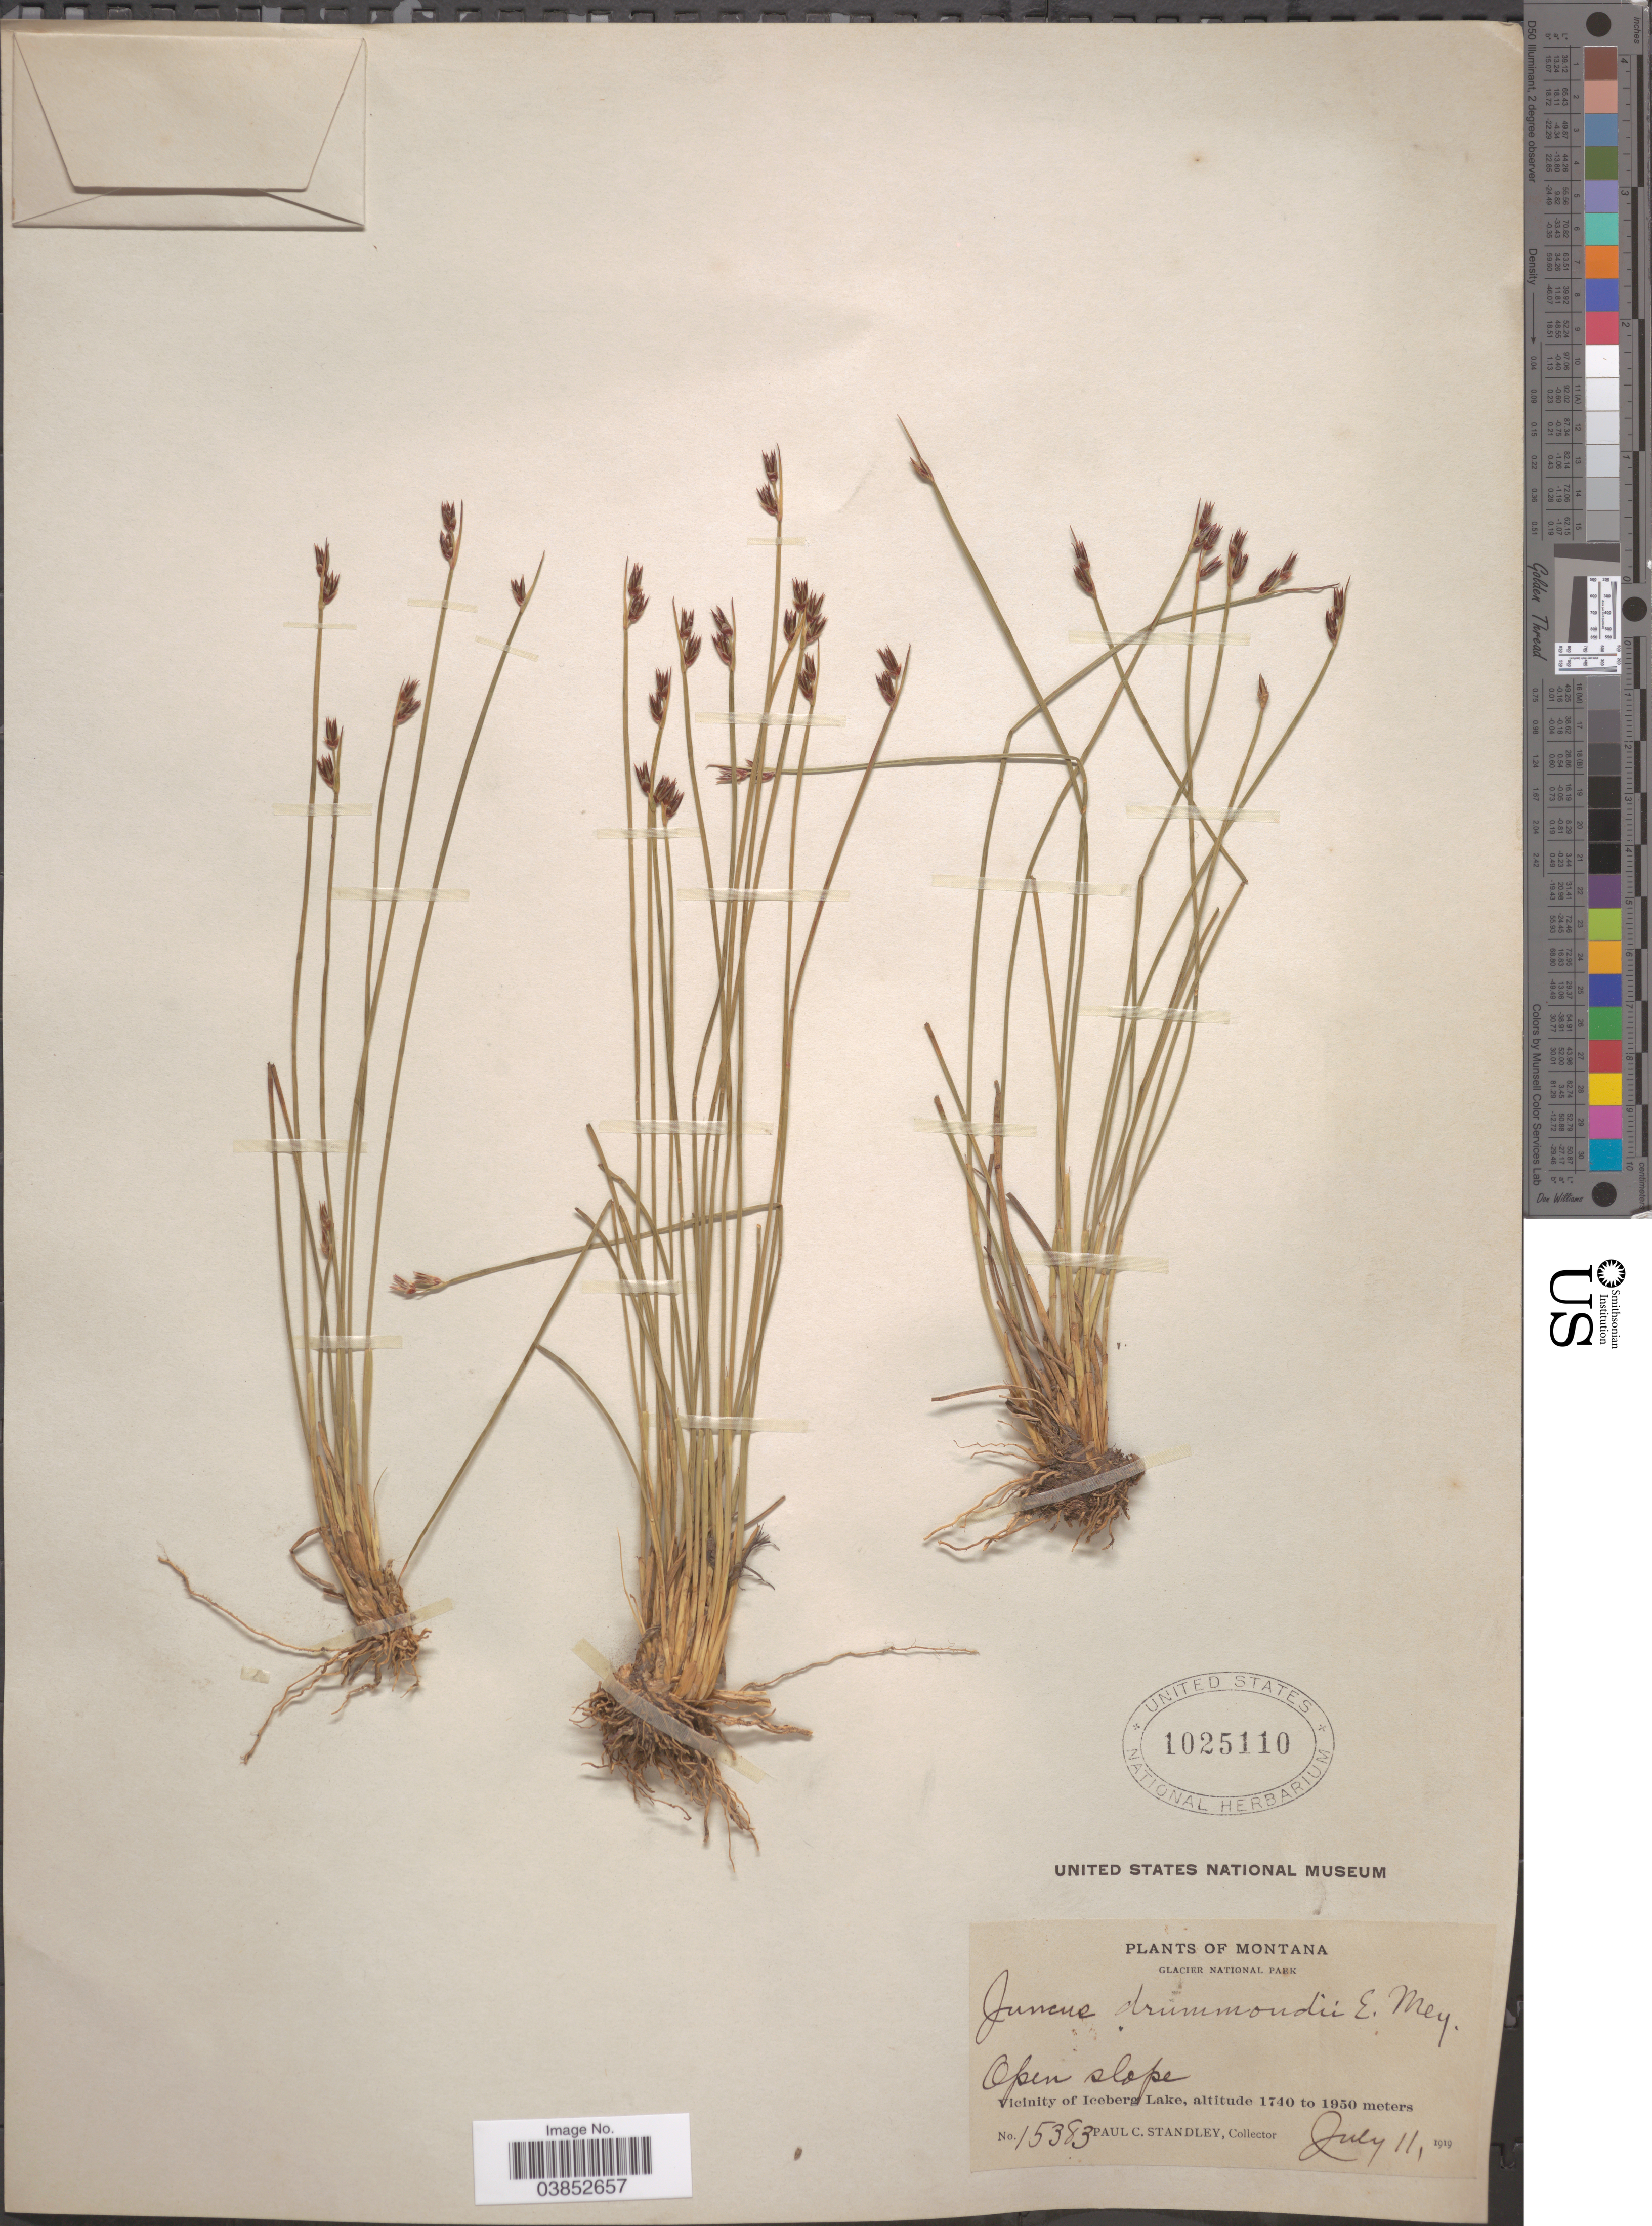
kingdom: Plantae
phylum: Tracheophyta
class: Liliopsida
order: Poales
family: Juncaceae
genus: Juncus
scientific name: Juncus drummondii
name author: E. Mey.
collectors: P. C. Standley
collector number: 15383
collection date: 1919-07-11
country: United States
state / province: Montana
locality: Glacier National Park. Vicinity of Iceberg Lake.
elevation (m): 1740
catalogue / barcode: US 1025110